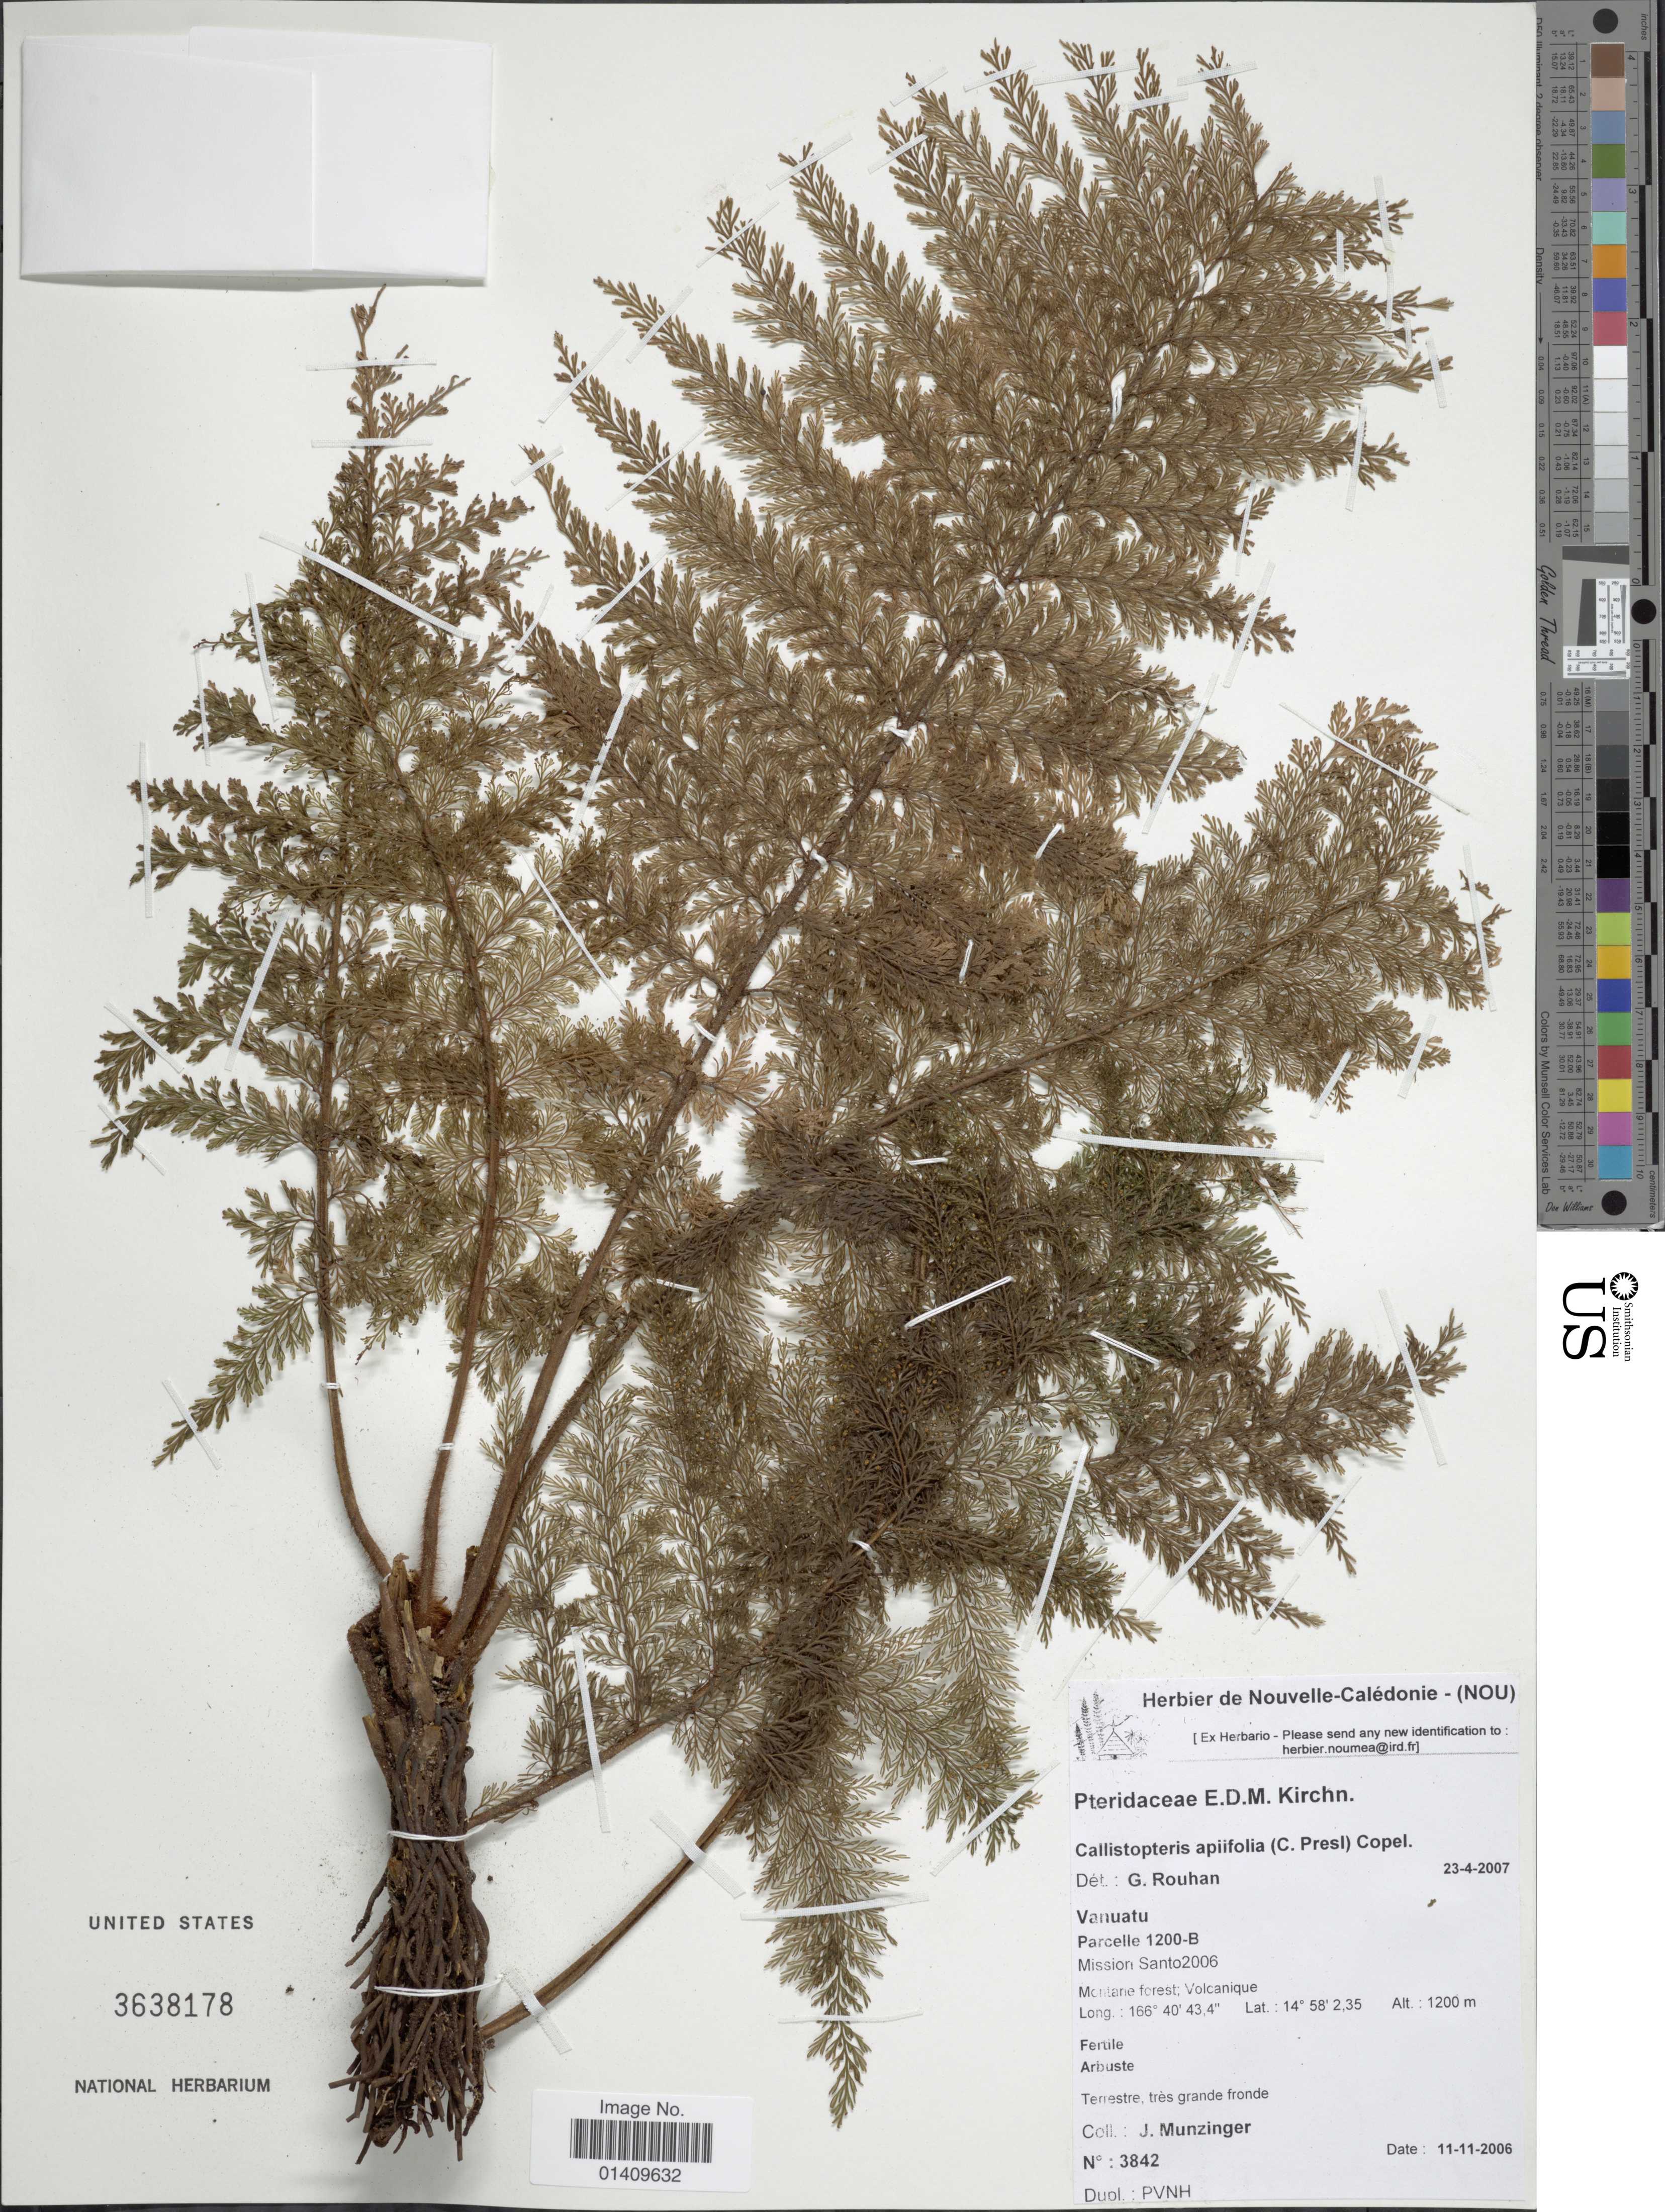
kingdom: Plantae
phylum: Tracheophyta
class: Polypodiopsida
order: Hymenophyllales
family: Hymenophyllaceae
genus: Callistopteris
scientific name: Callistopteris apiifolia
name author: (C. Presl) Copel.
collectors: J. K. Munzinger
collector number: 3842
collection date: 2006-11-11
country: Vanuatu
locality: Vanuatu Parcelle 1200-B mission Santo 2006 montane forest: Volcanique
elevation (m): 1200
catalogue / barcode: US 3638178